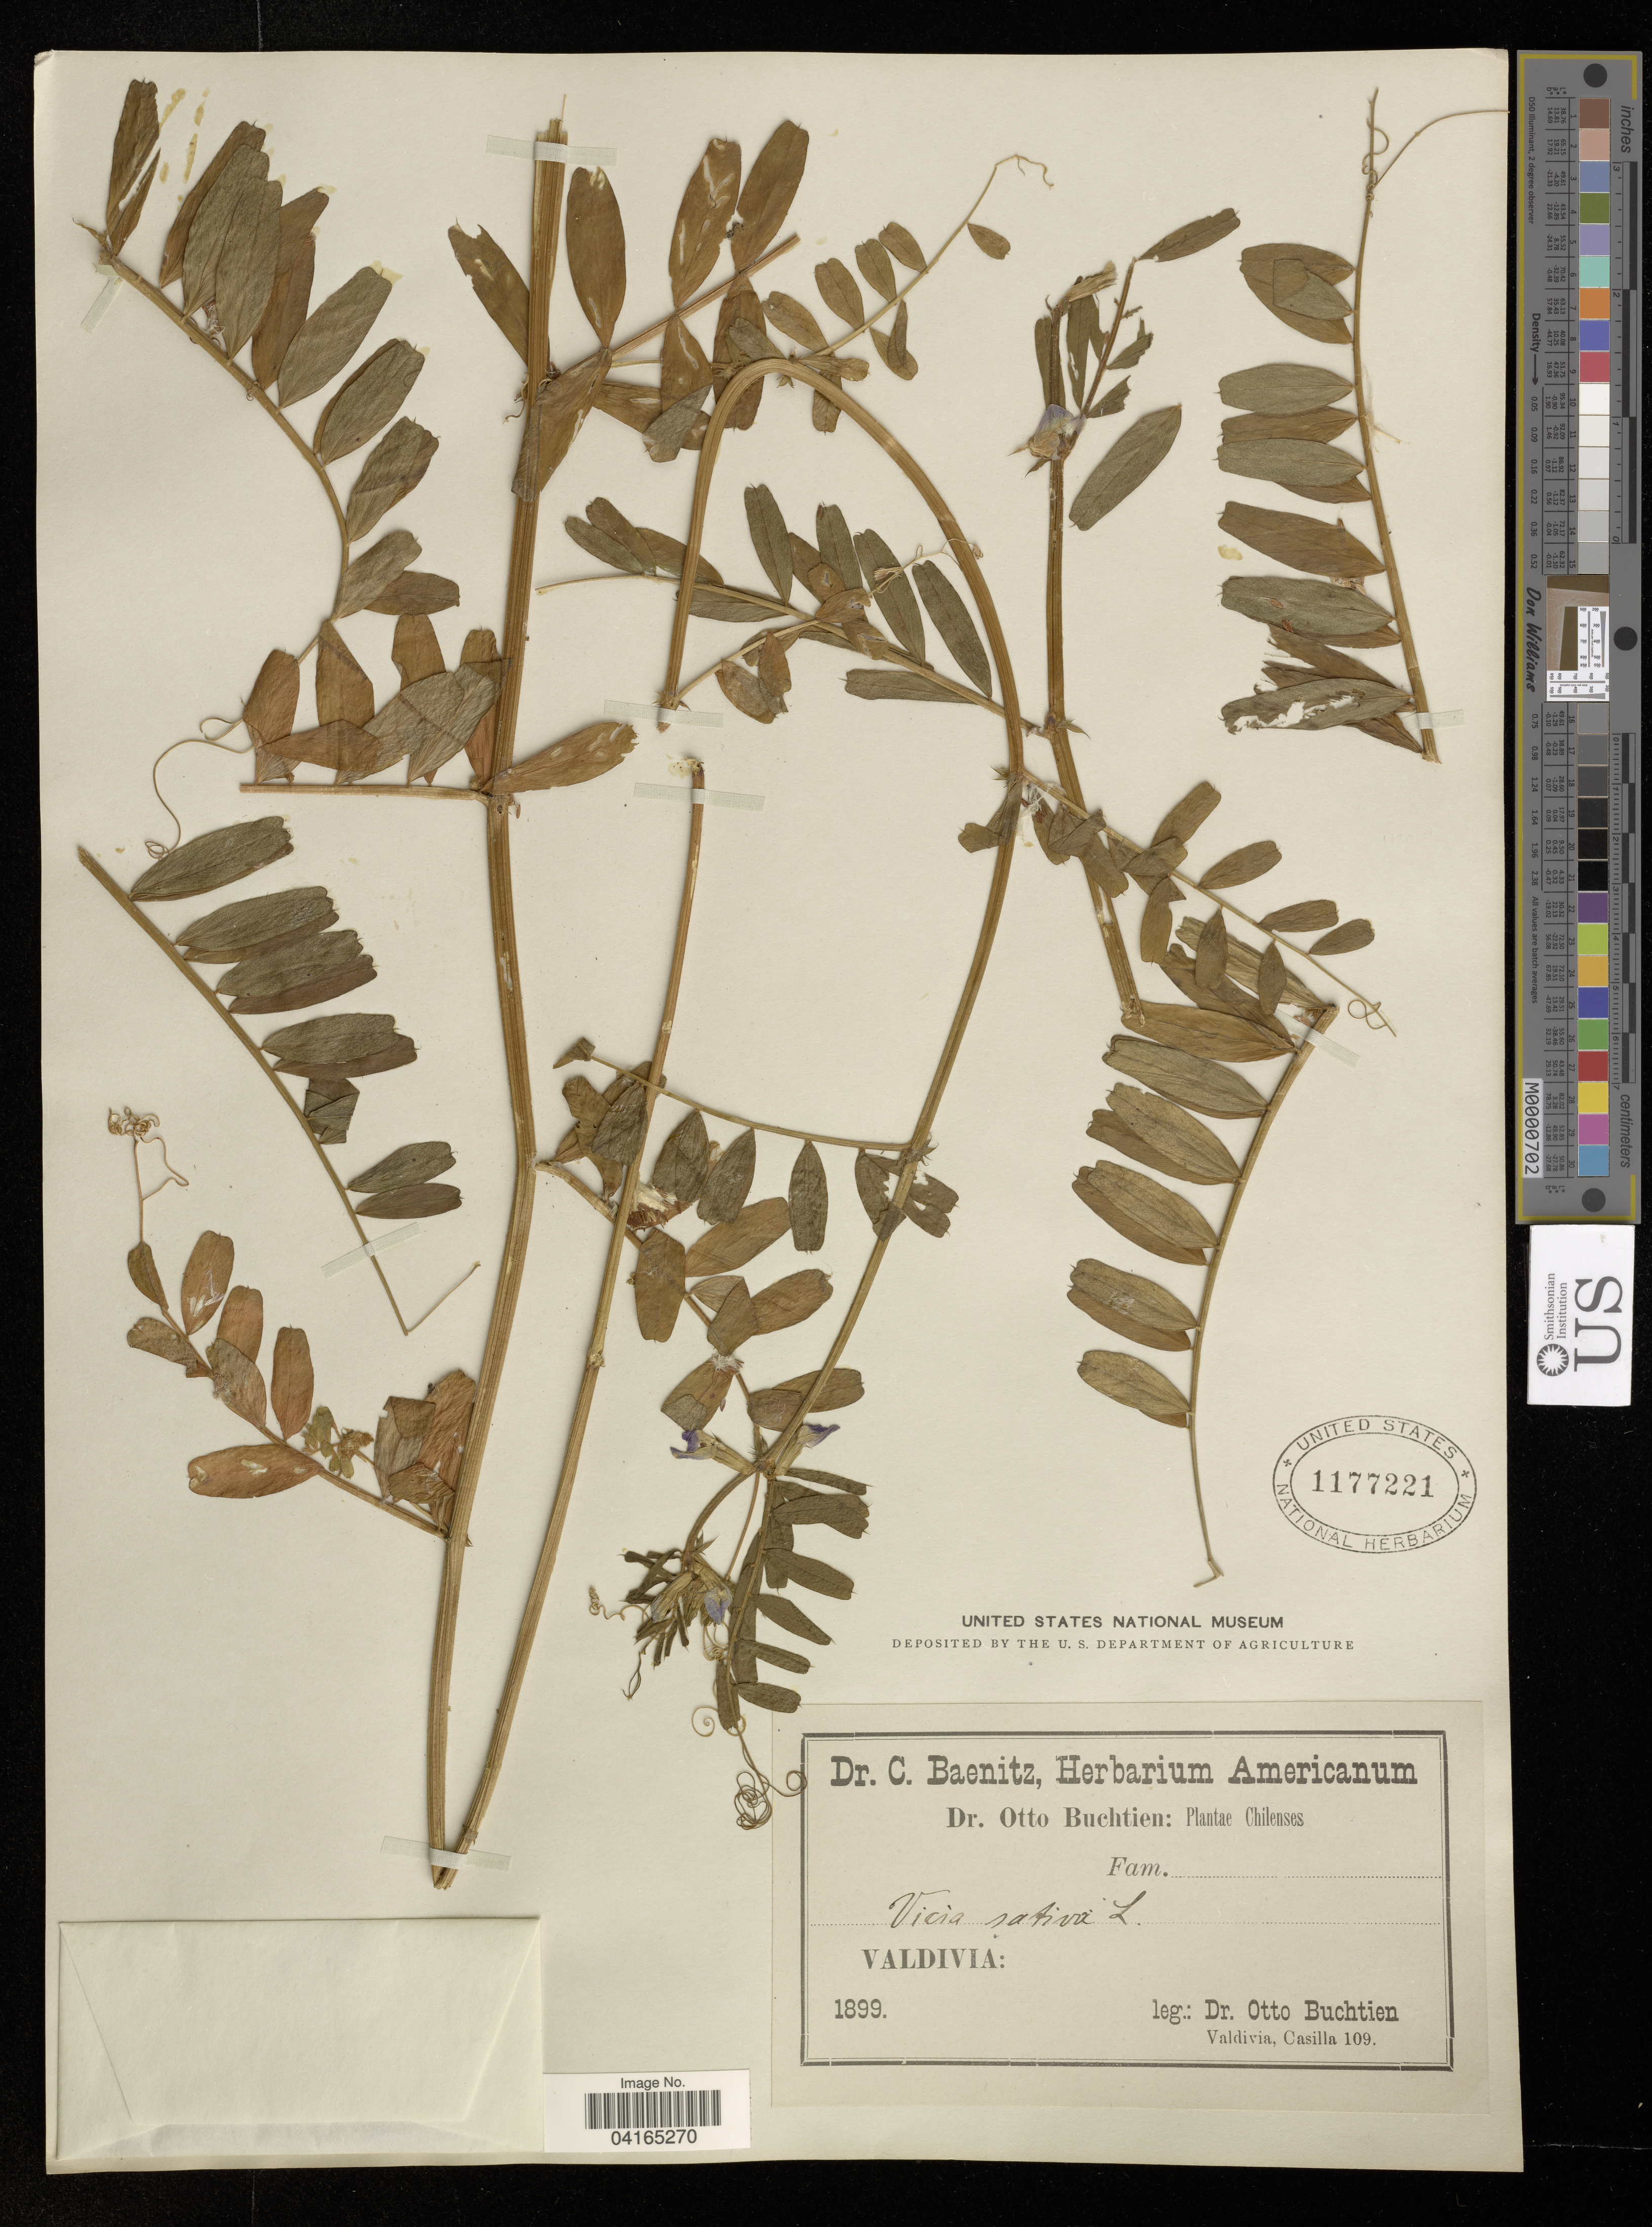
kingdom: Plantae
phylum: Tracheophyta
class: Magnoliopsida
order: Fabales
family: Fabaceae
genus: Vicia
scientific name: Vicia sativa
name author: L.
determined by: Hechenleitner, Paulina, RBG Edinburgh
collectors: O. Buchtien & C. Valdivia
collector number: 109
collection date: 1899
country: Chile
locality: Valdivia.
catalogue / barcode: US 1177221